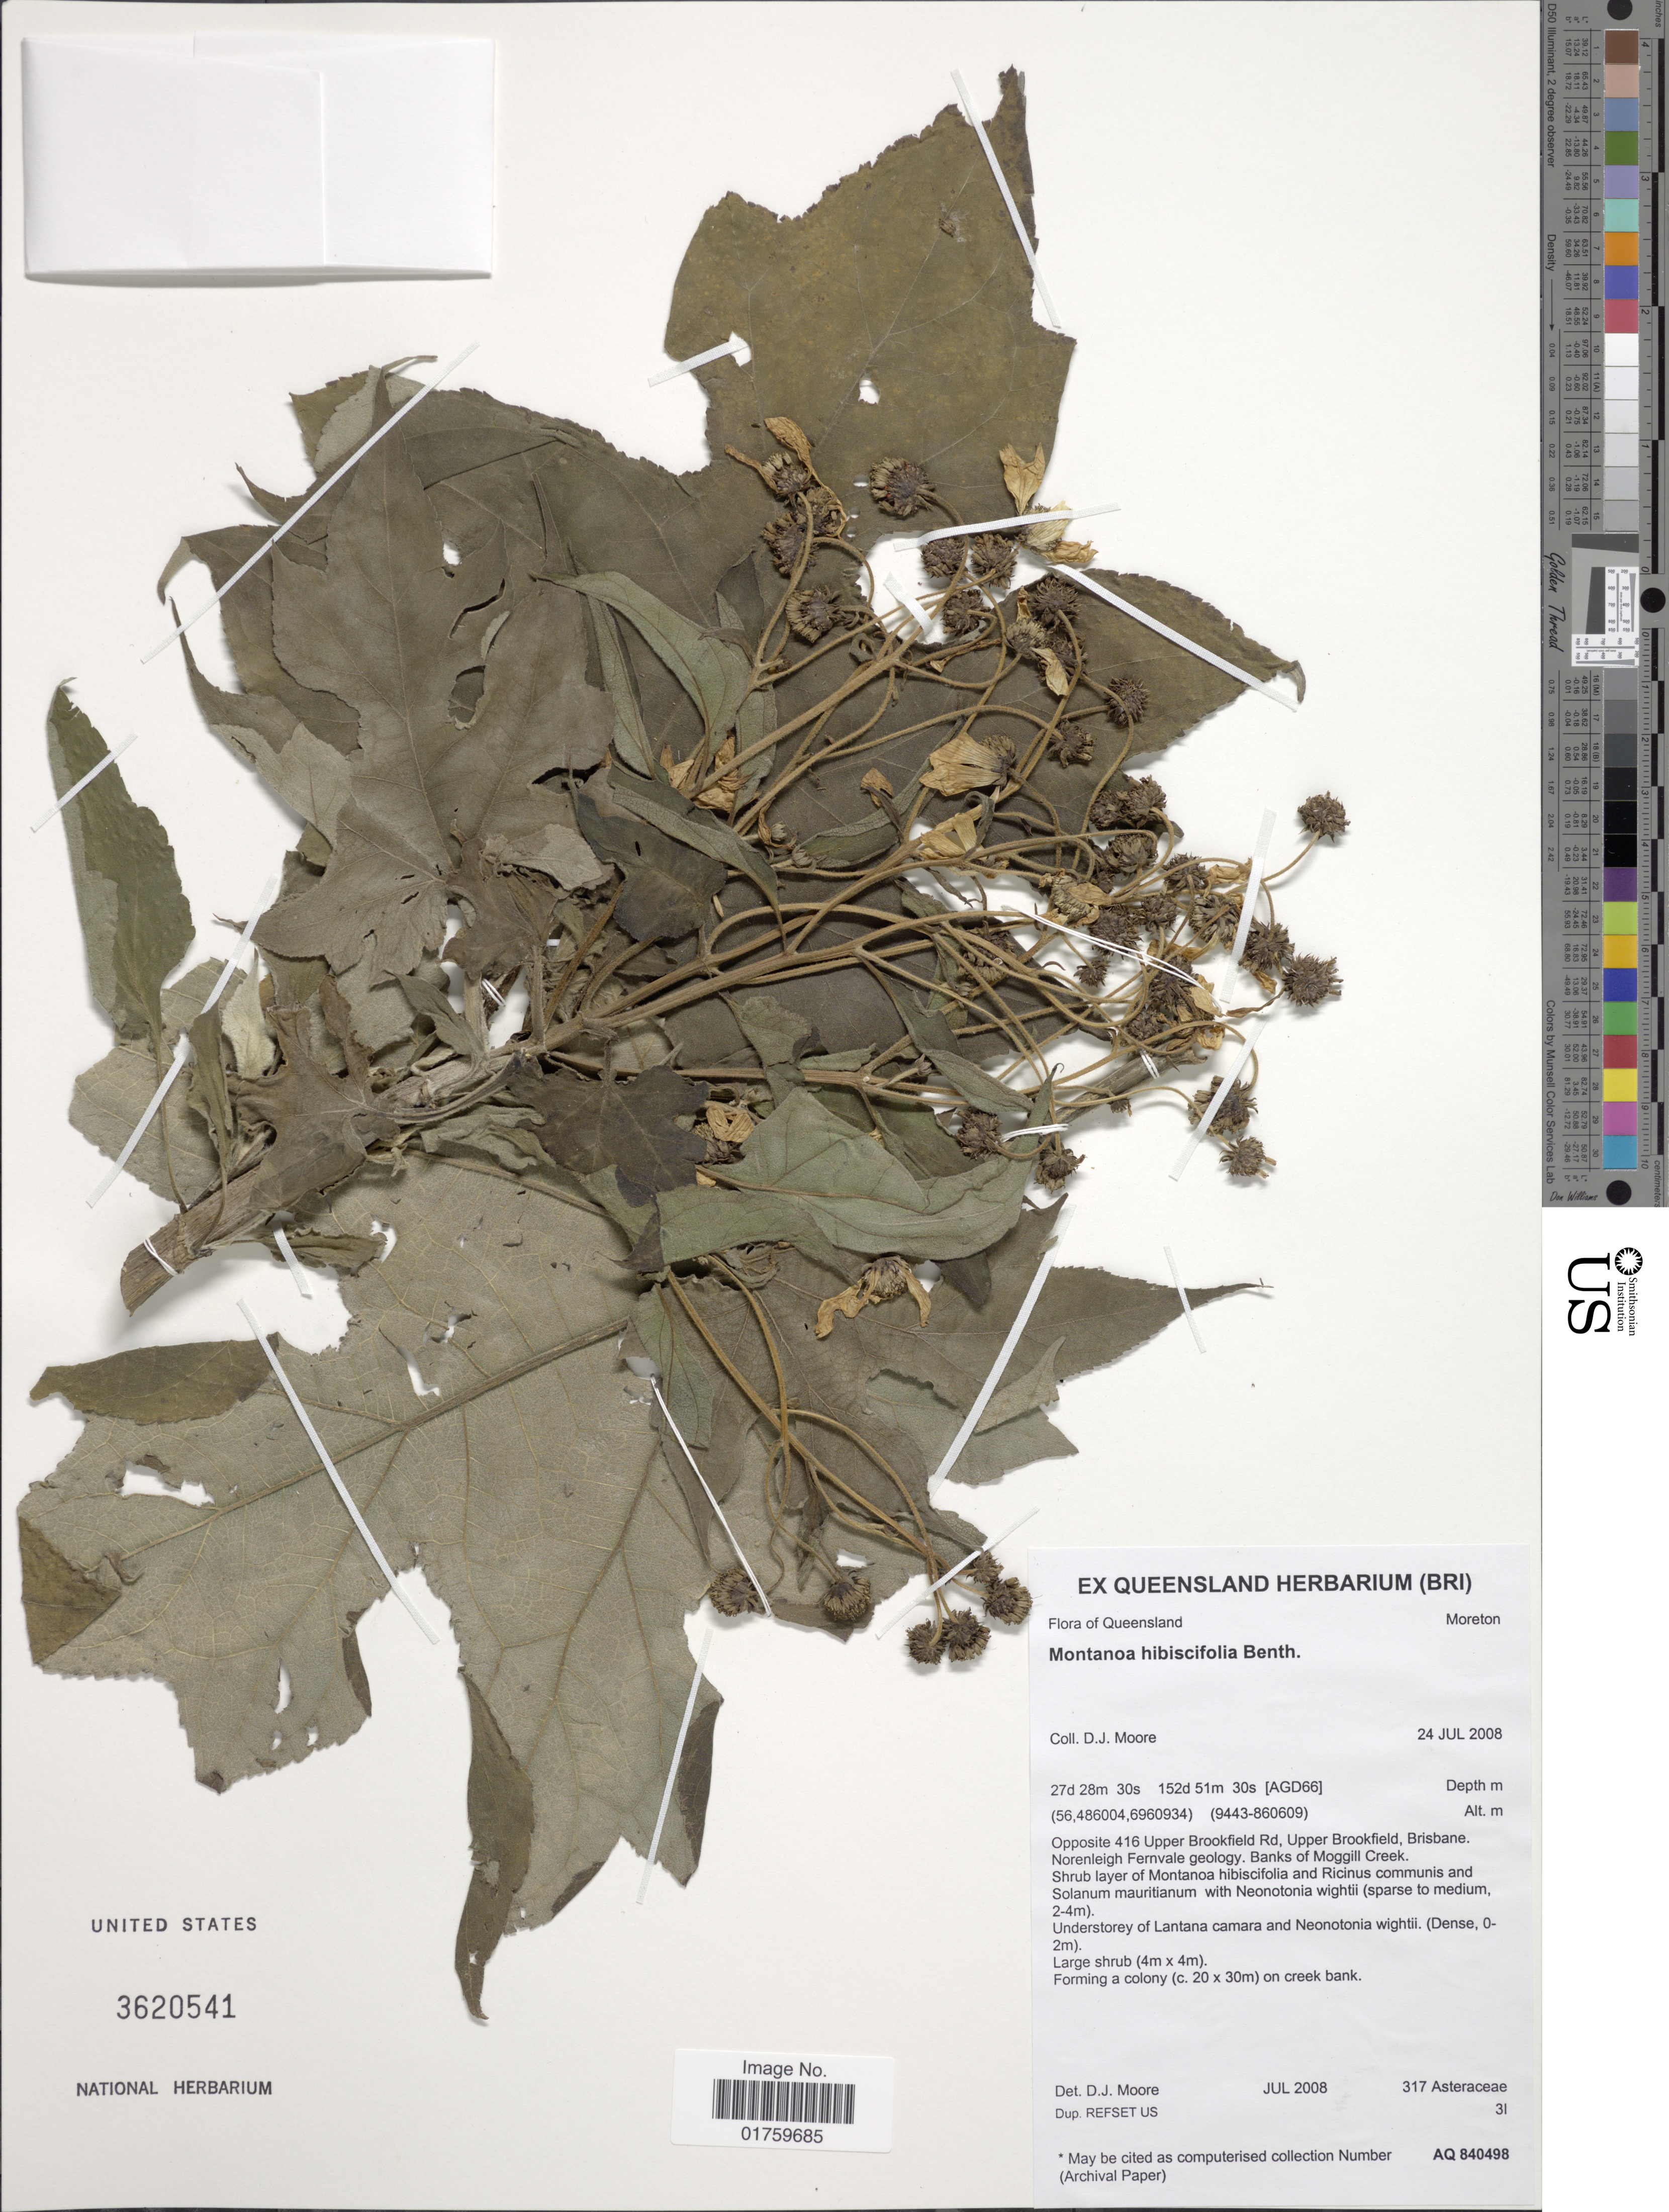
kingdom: Plantae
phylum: Tracheophyta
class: Magnoliopsida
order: Asterales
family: Asteraceae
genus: Montanoa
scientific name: Montanoa hibiscifolia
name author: Benth.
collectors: D. Moore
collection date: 2008-07-24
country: Australia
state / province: Queensland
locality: Moreton, opposite 416 Upper Brookfield Rd, Upper Brookfield, Brisbane, Norenleigh Fernvale geology, Banks of Moggill Creek.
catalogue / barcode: US 3620541